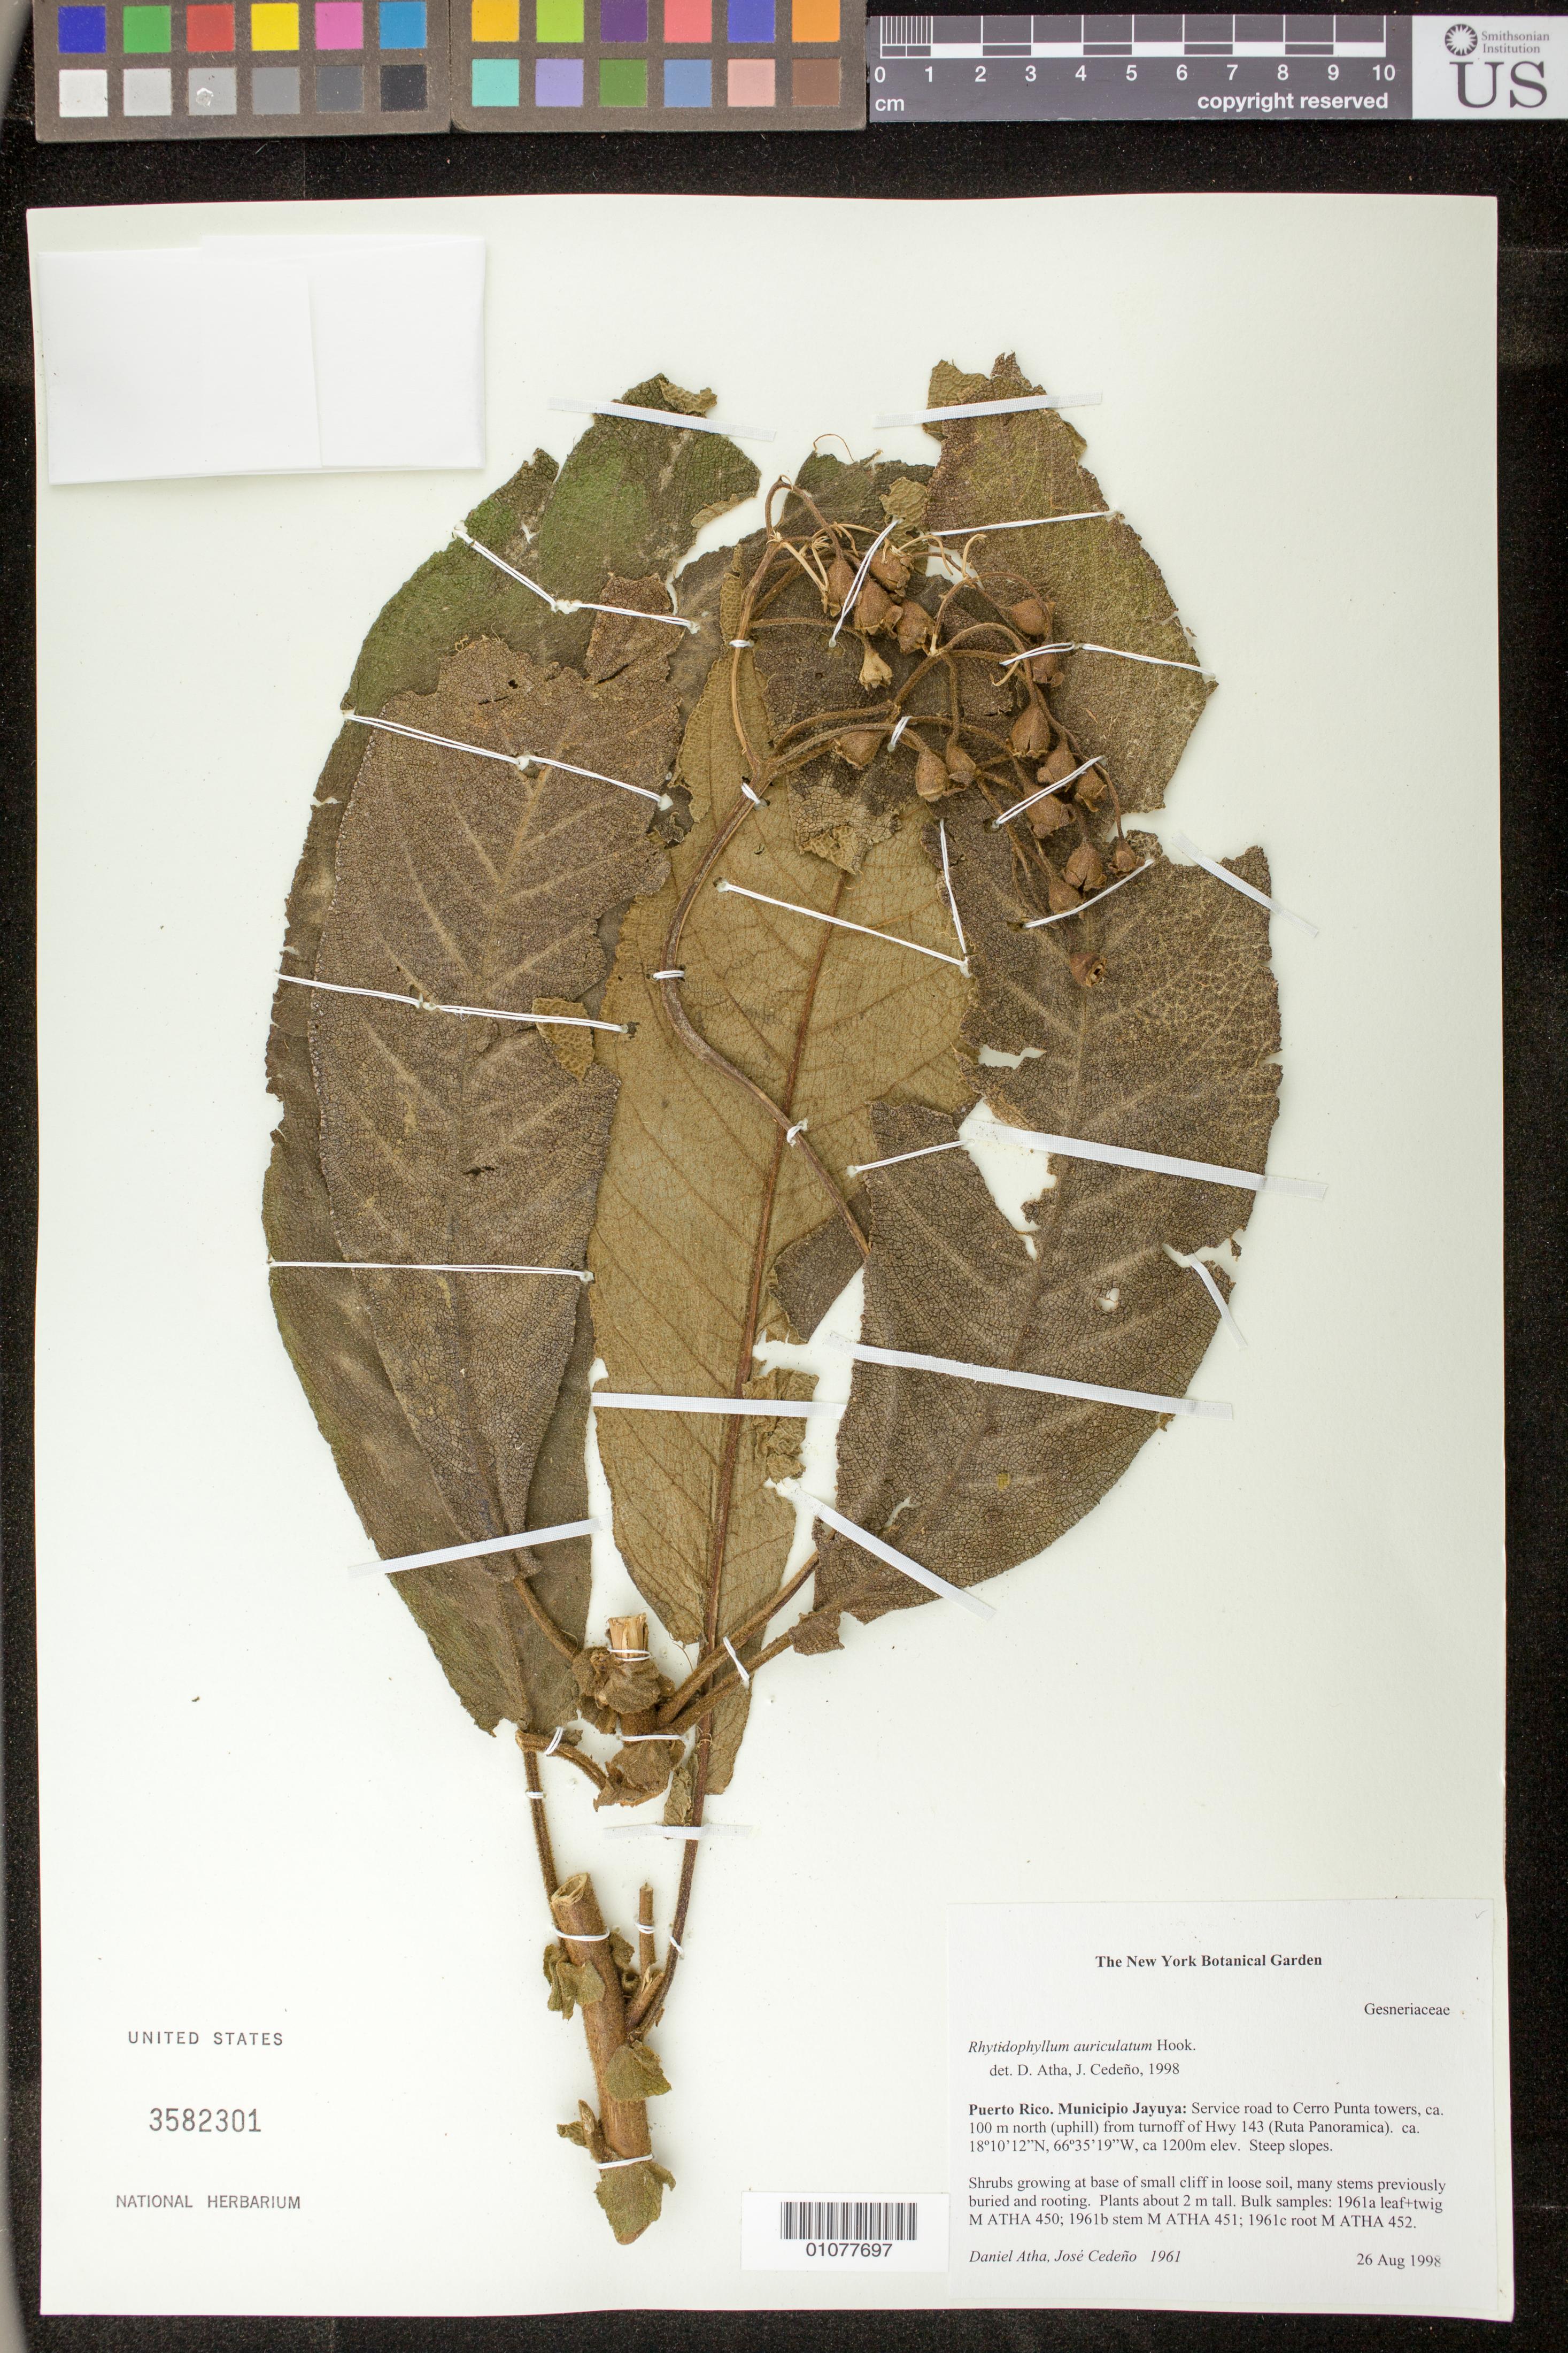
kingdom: Plantae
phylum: Tracheophyta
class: Magnoliopsida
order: Lamiales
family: Gesneriaceae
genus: Rhytidophyllum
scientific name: Rhytidophyllum auriculatum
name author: Hook.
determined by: Atha, D.; Cedeño, J.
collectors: D. Atha & J. Cedeño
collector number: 1961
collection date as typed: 26 Aug 1998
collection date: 1998-08-26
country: Puerto Rico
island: Puerto Rico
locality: Municipio Jayuya: Service road to Cerro Punta towers, ca. 100 m N (uphill) from turnoff of Hwy 143 (Ruta Panoramica)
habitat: Shrubs growing at base of small cliff in loose soil, many stems previously buried and rooting, steep slopes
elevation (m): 1200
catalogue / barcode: US 3582301